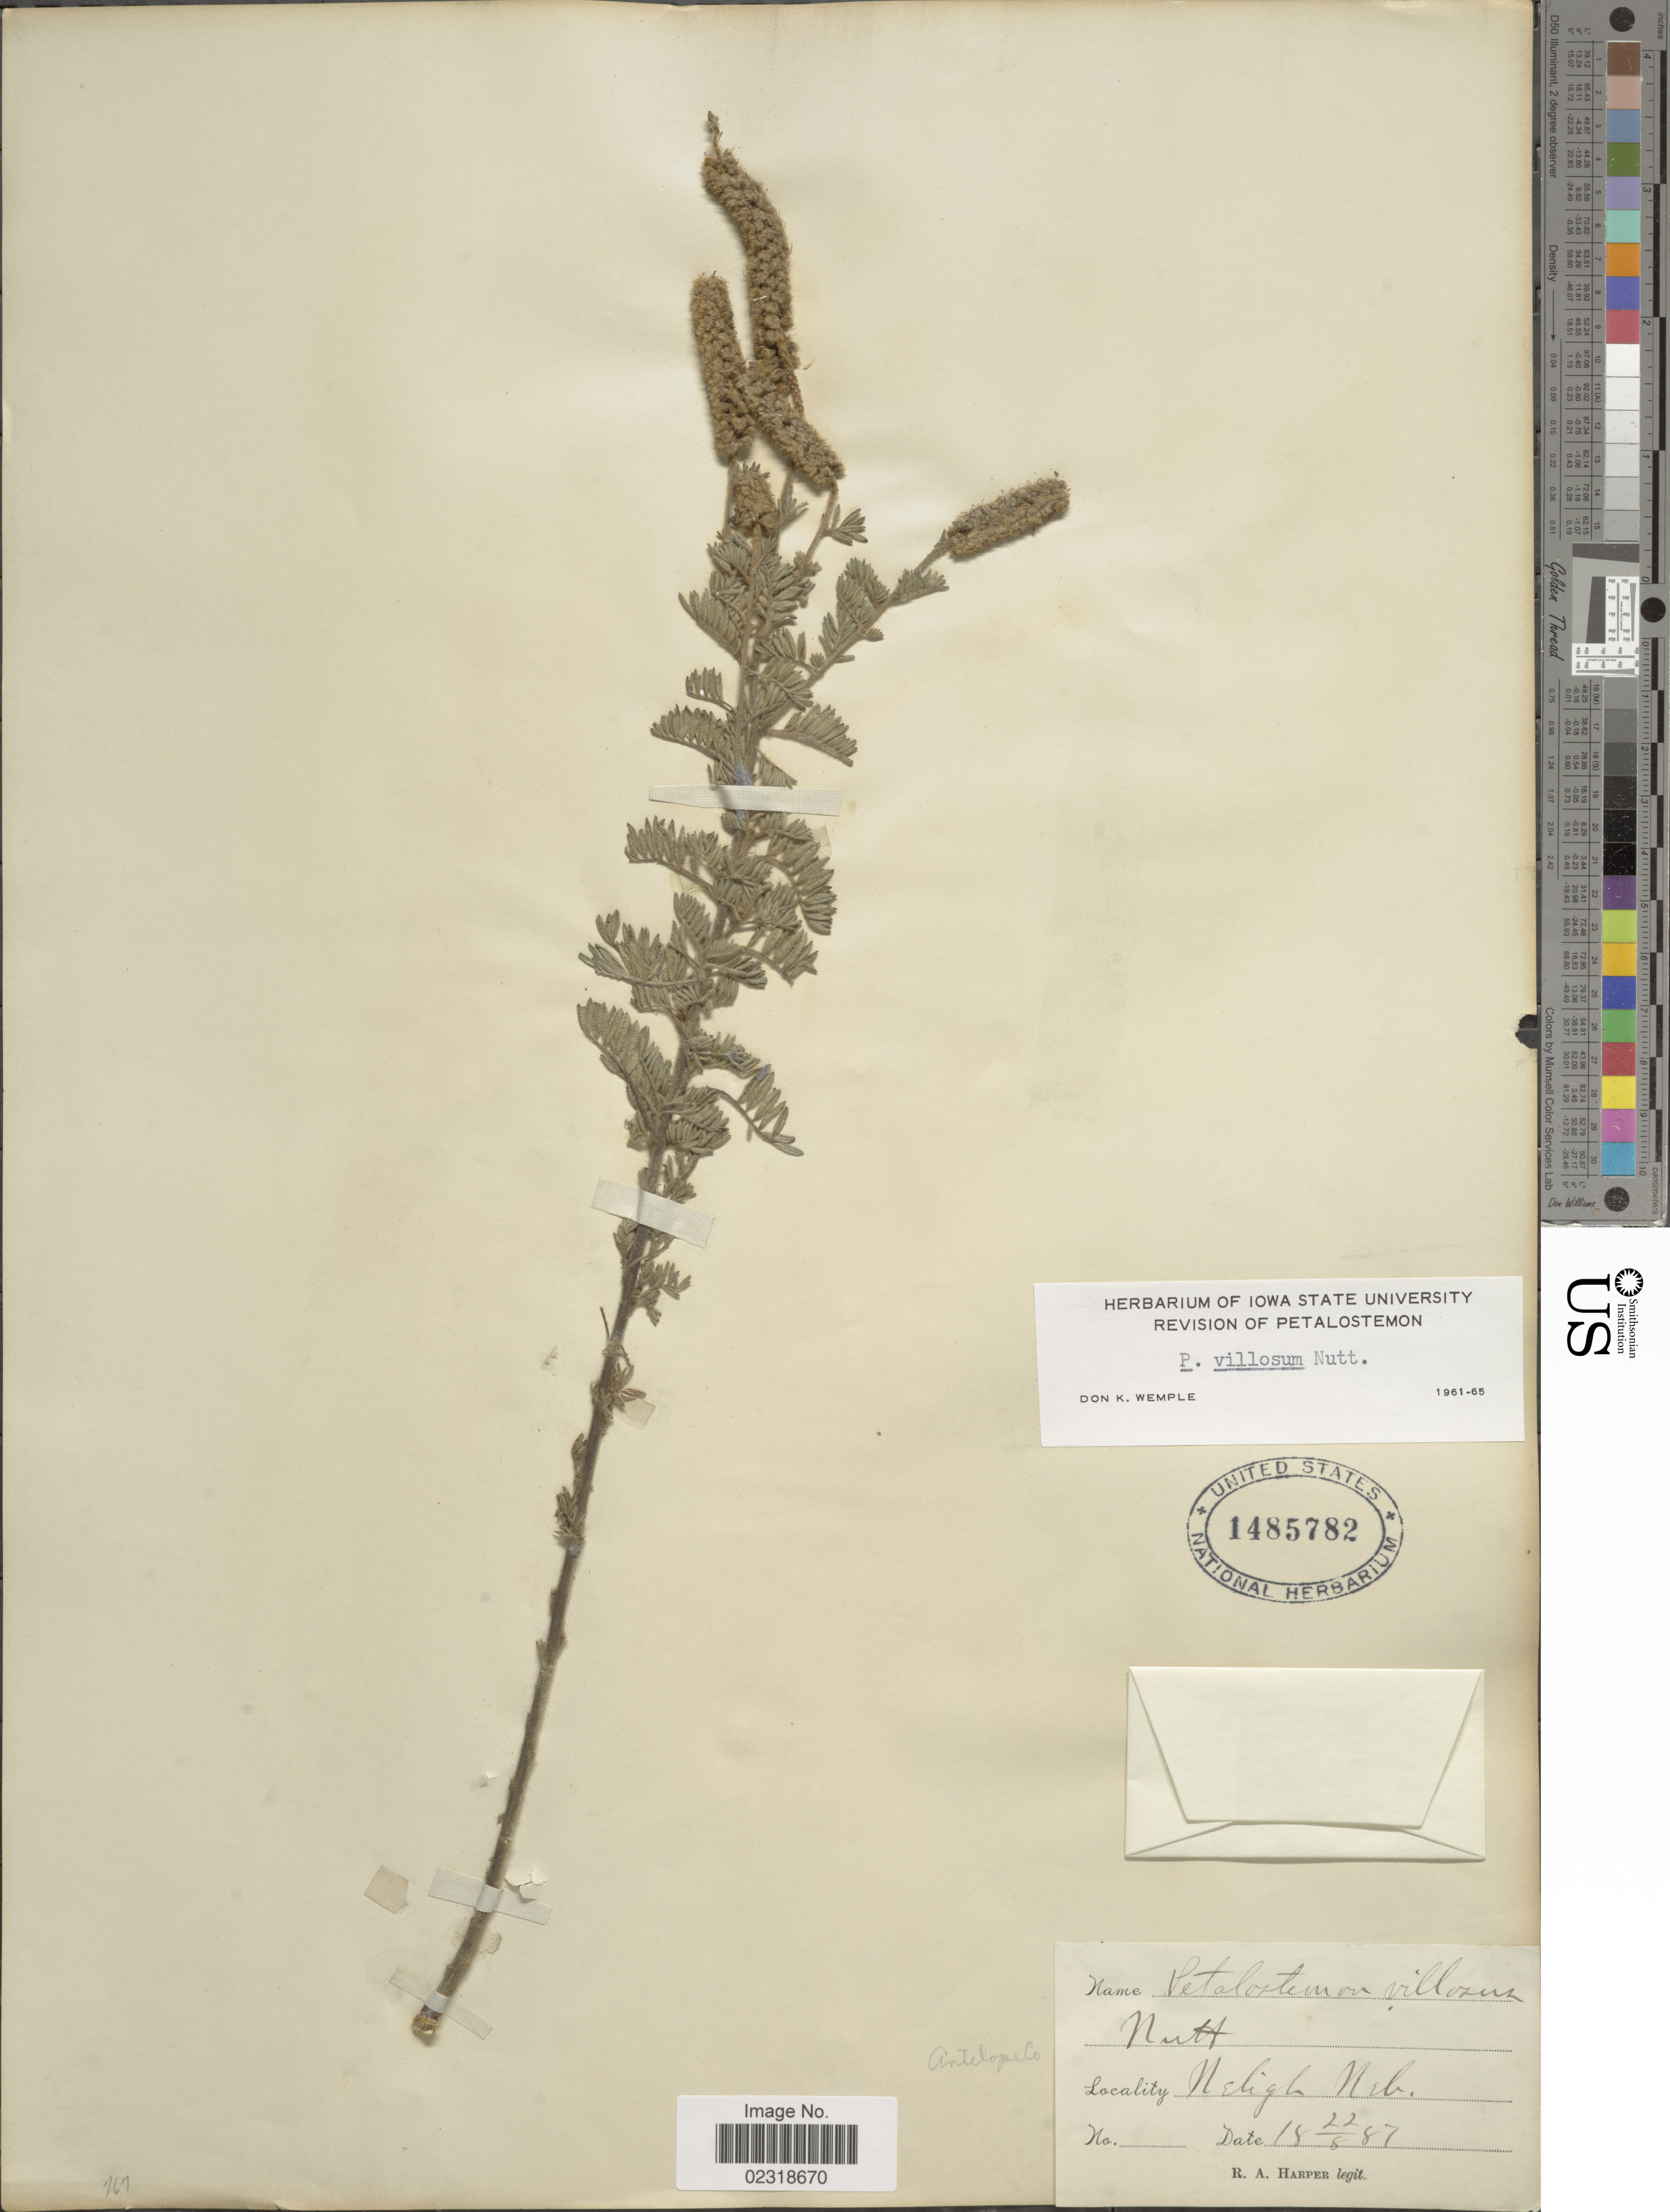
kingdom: Plantae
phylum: Tracheophyta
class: Magnoliopsida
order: Fabales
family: Fabaceae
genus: Dalea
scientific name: Dalea villosa var. villosa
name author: (Nutt.) Spreng.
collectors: R. A. Harper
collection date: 1887-08-22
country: United States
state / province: Nebraska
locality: Neligh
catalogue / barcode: US 1485782